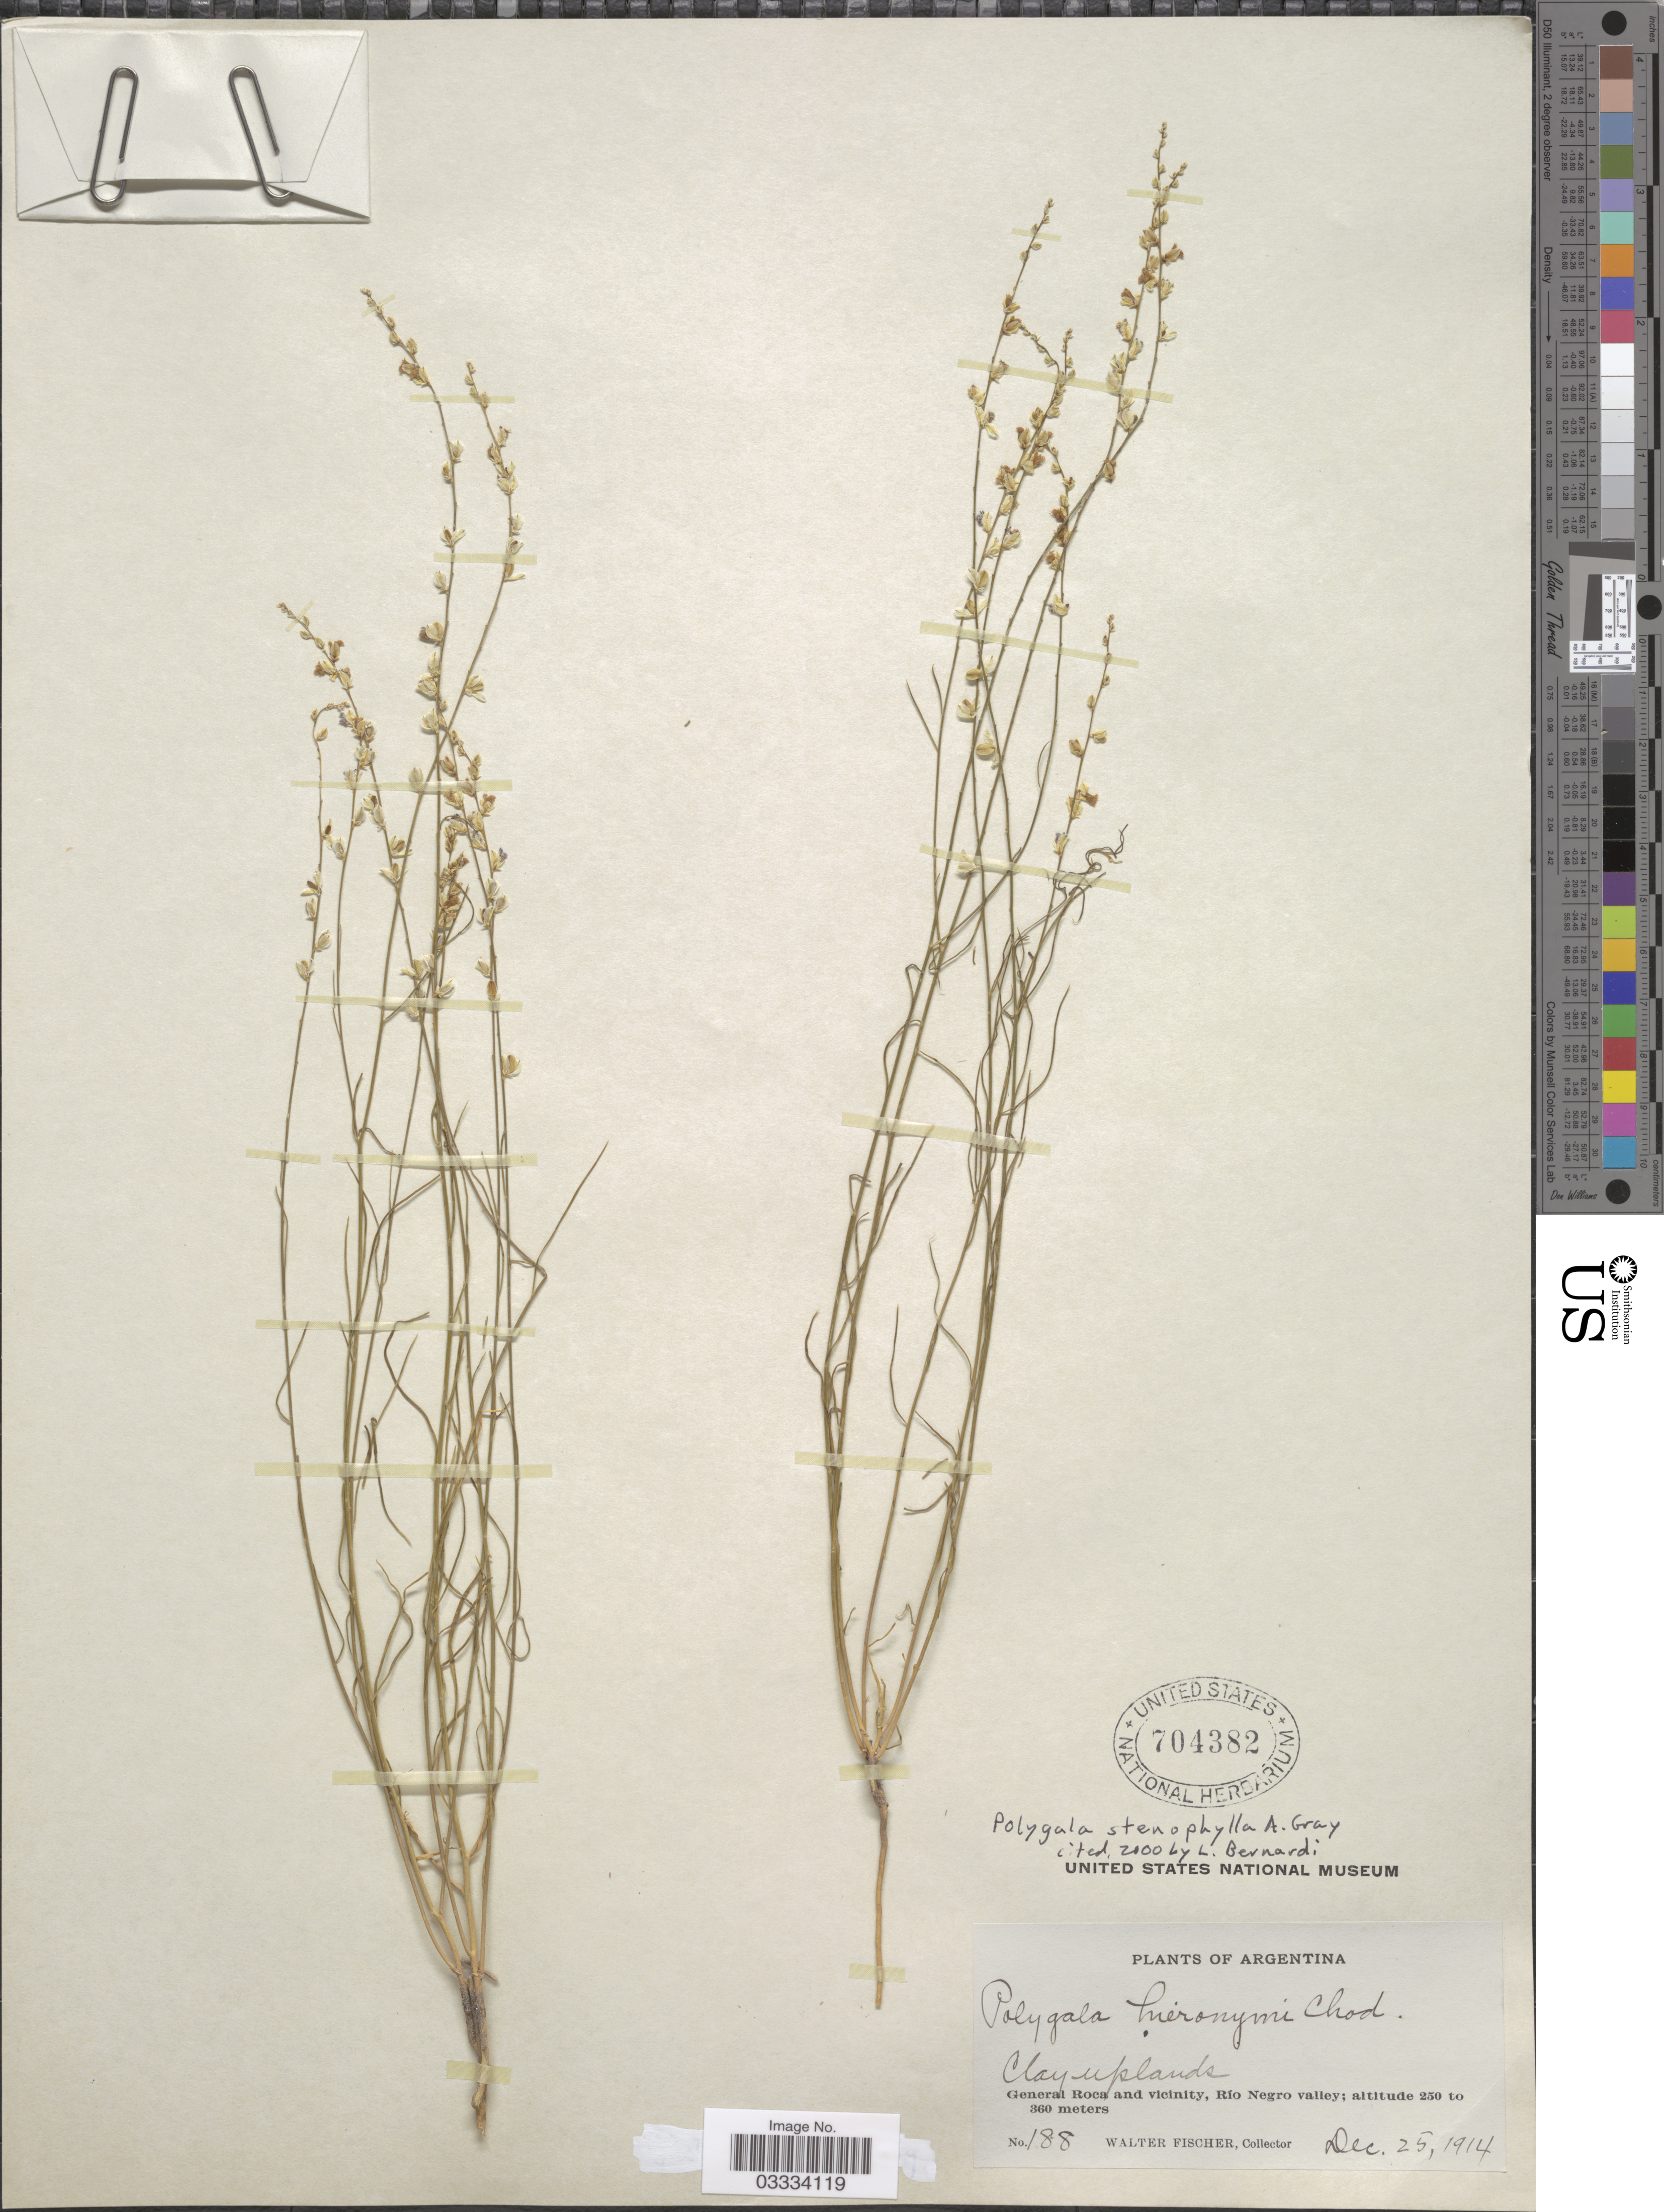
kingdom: Plantae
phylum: Tracheophyta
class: Magnoliopsida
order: Fabales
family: Polygalaceae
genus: Polygala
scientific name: Polygala stenophylla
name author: A. Gray in Wilkes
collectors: W. Fischer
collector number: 188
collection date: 1914-12-25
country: Argentina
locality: General Roca and vicinity, Río Negro valley.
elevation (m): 250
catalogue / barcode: US 704382